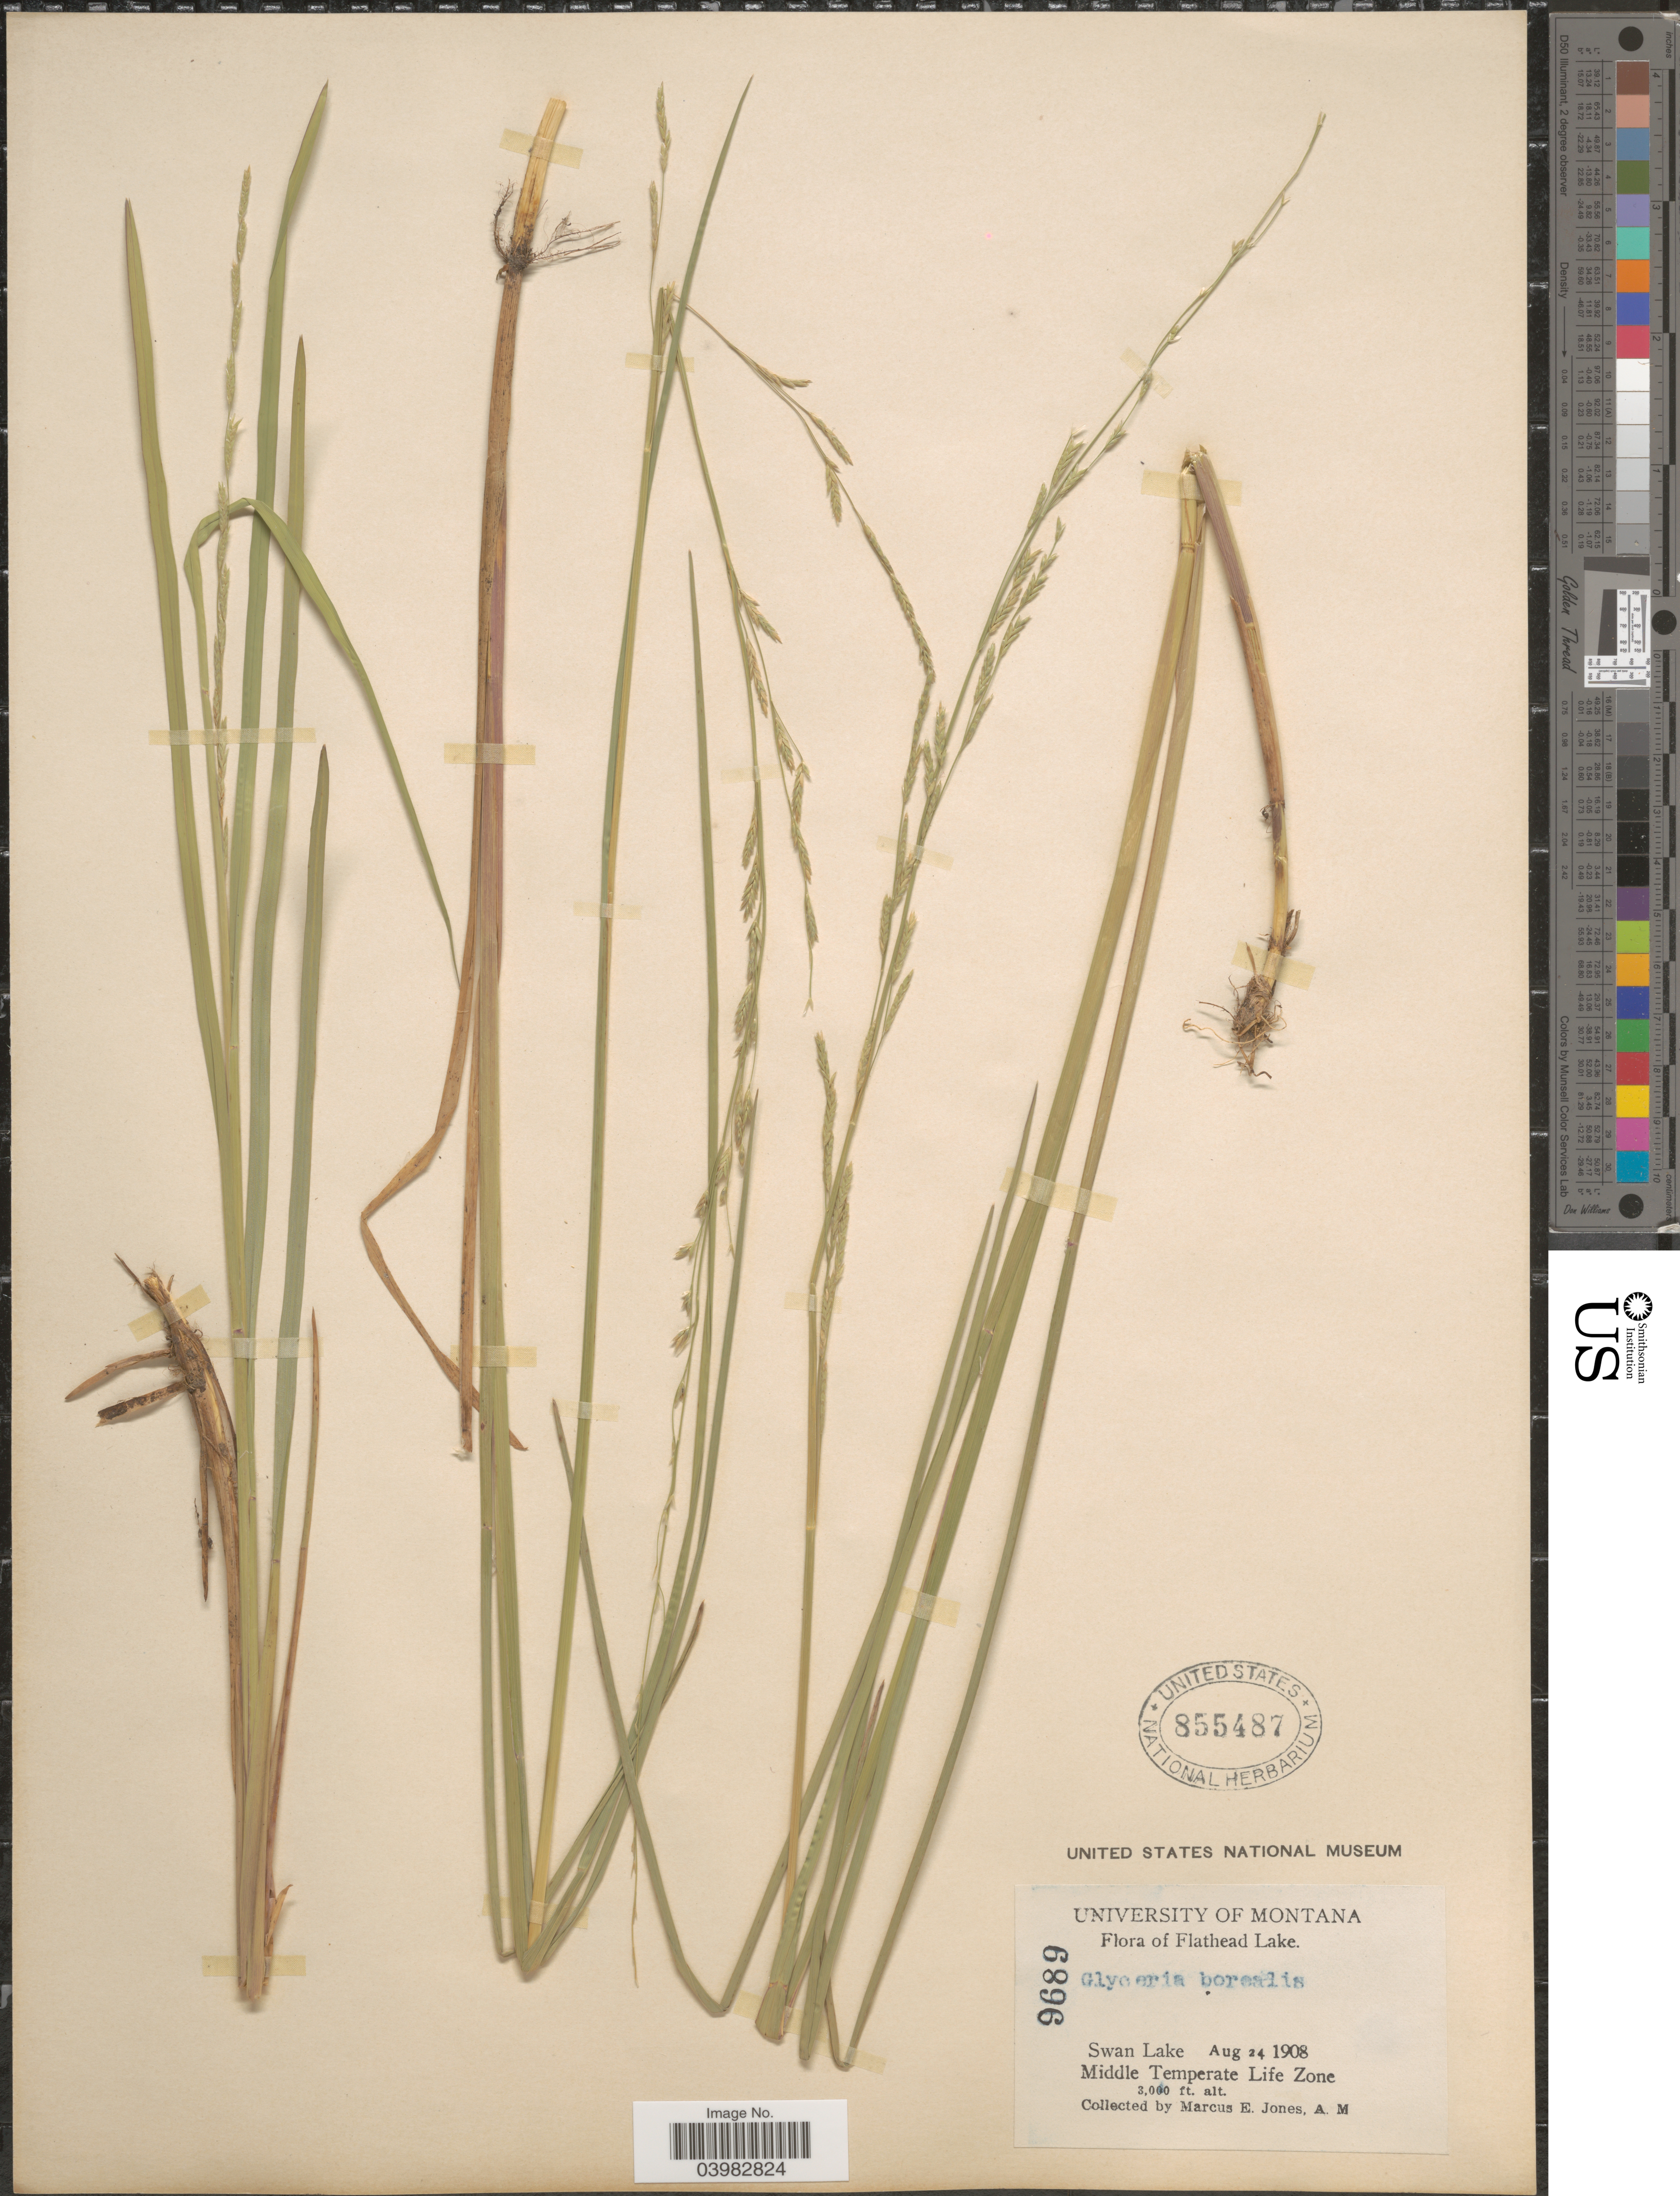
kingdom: Plantae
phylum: Tracheophyta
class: Liliopsida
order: Poales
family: Poaceae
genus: Glyceria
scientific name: Glyceria borealis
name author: (Nash) Batchelder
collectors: M. E. Jones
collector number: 9689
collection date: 1908-08-24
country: United States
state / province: Montana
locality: Flathead Lake. Swan Lake. Middle Temperate Life Zone.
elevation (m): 914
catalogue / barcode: US 855487